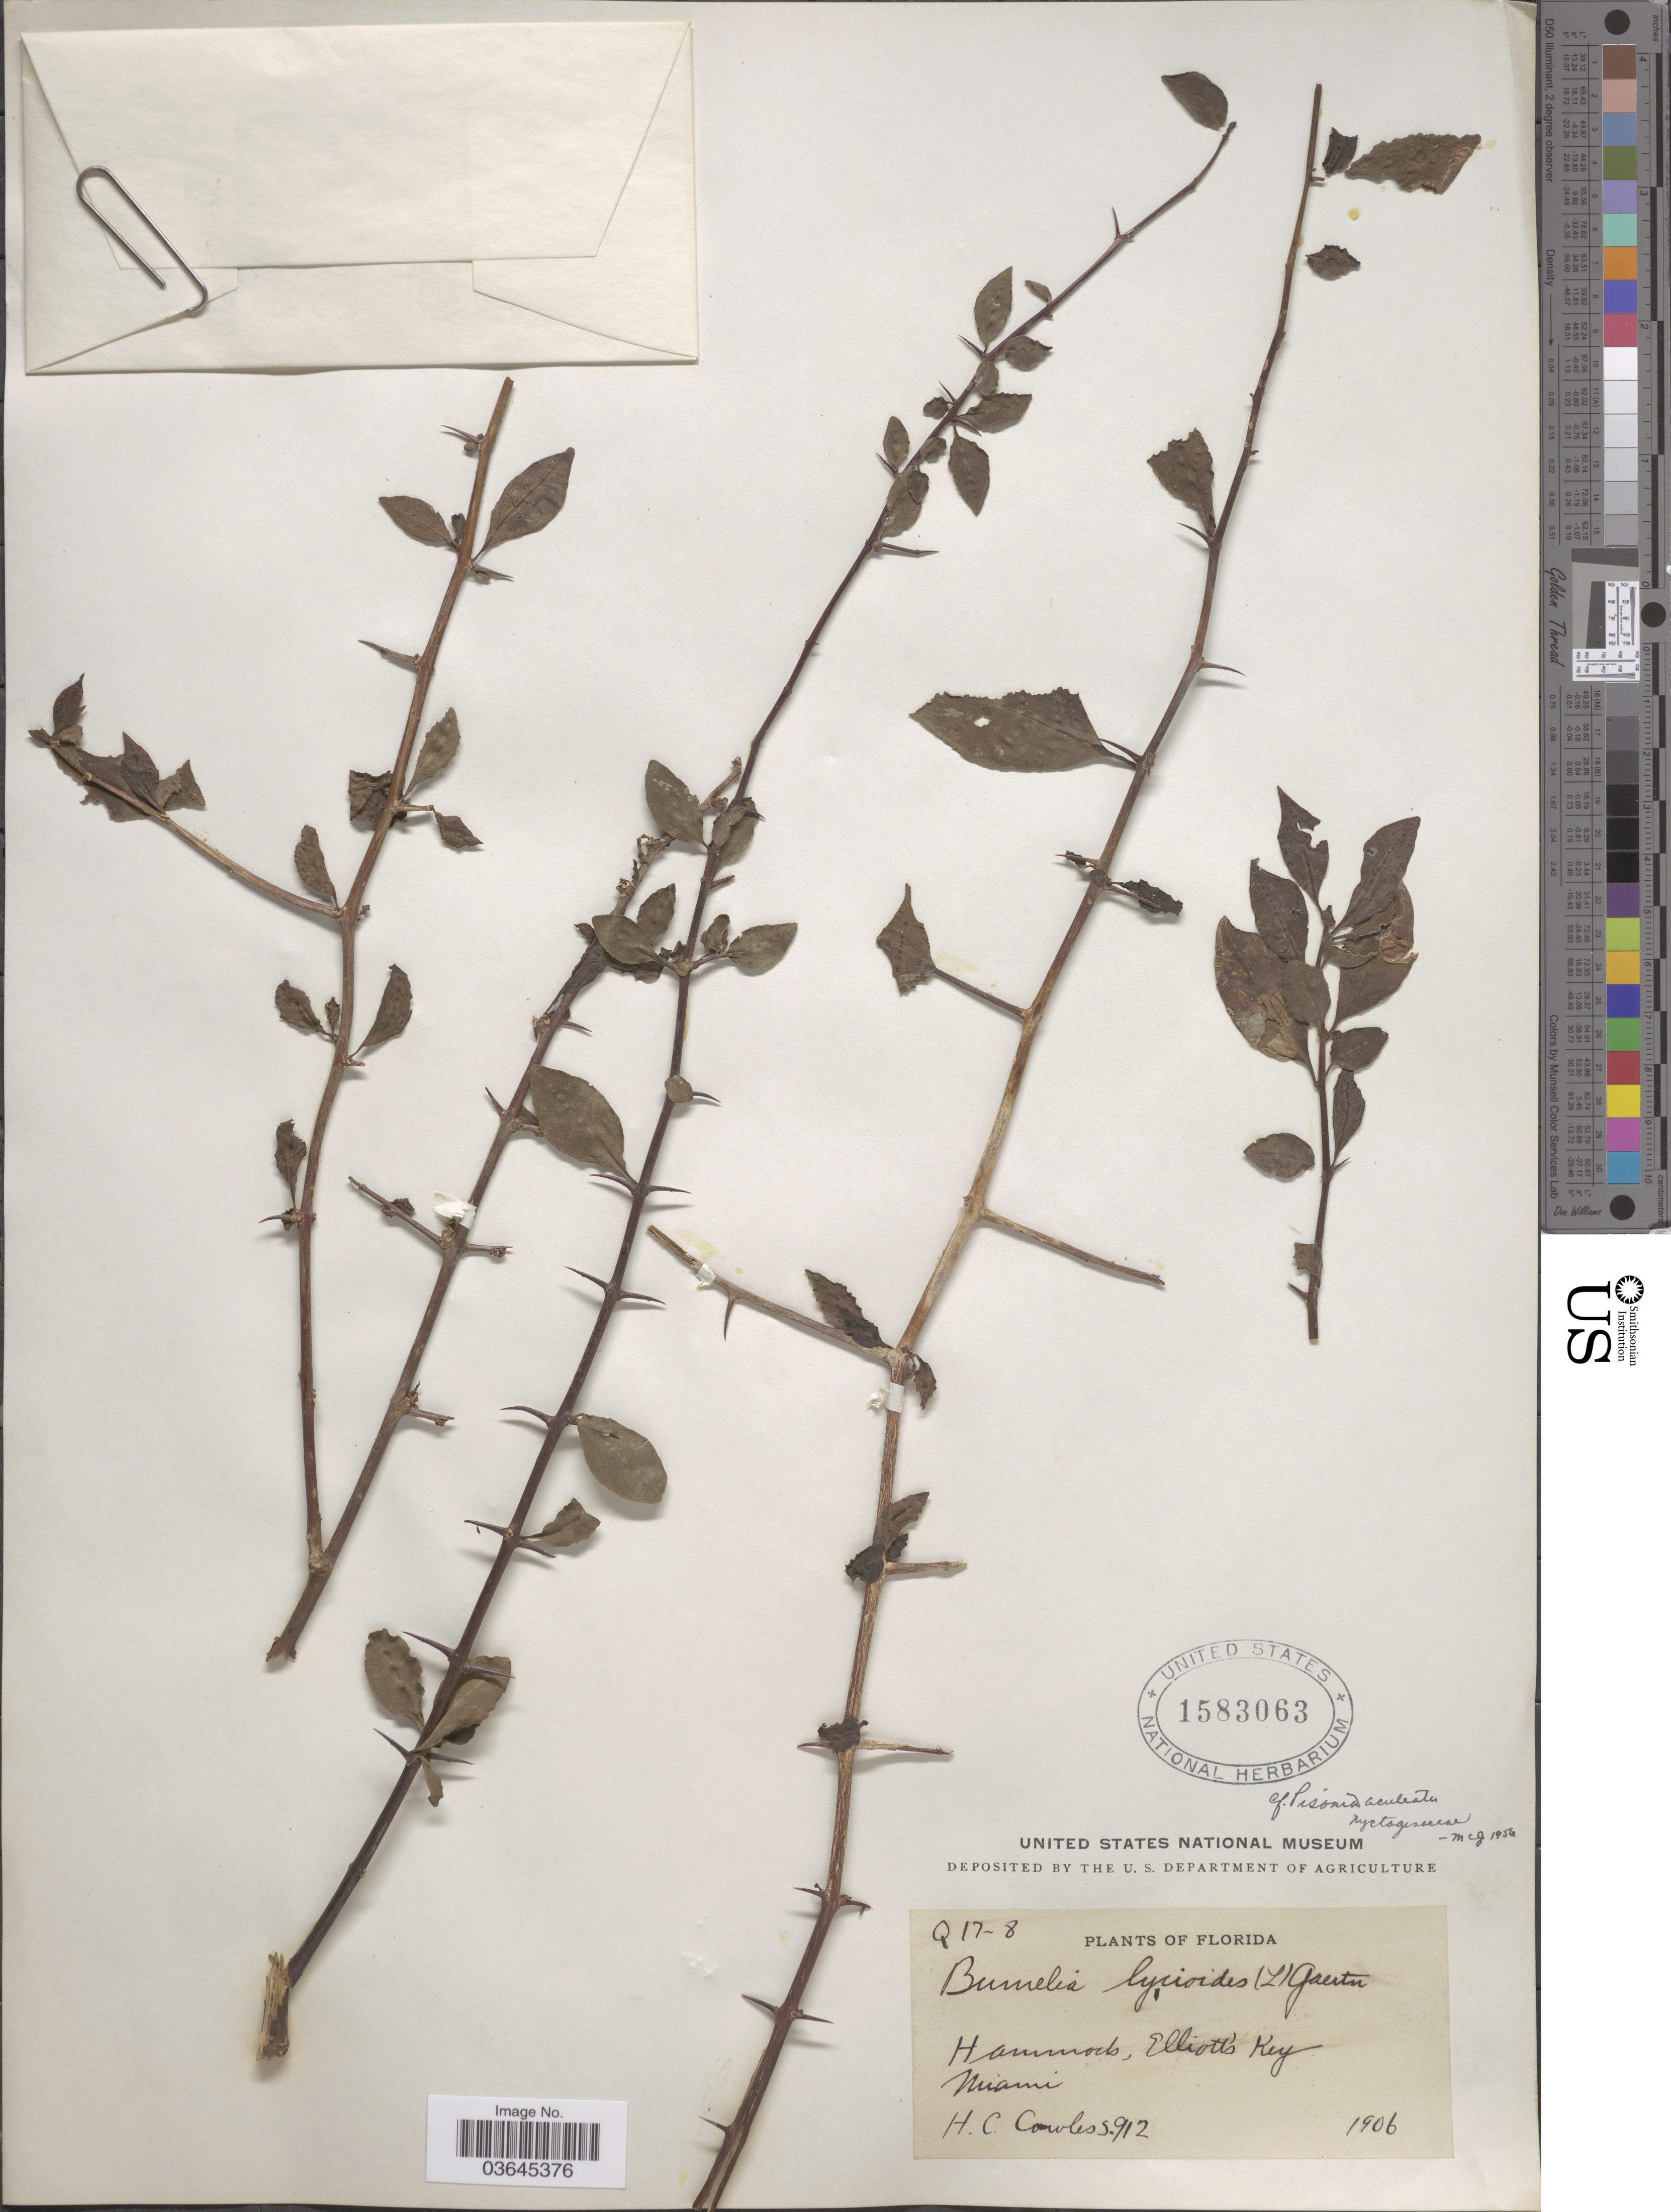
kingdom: Plantae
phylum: Tracheophyta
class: Magnoliopsida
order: Caryophyllales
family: Nyctaginaceae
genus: Pisonia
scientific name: Pisonia aculeata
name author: L.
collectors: H. Cowles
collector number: S912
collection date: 1906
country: United States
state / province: Florida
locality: Hammock, Elliott's Key. Miami.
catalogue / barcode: US 1583063